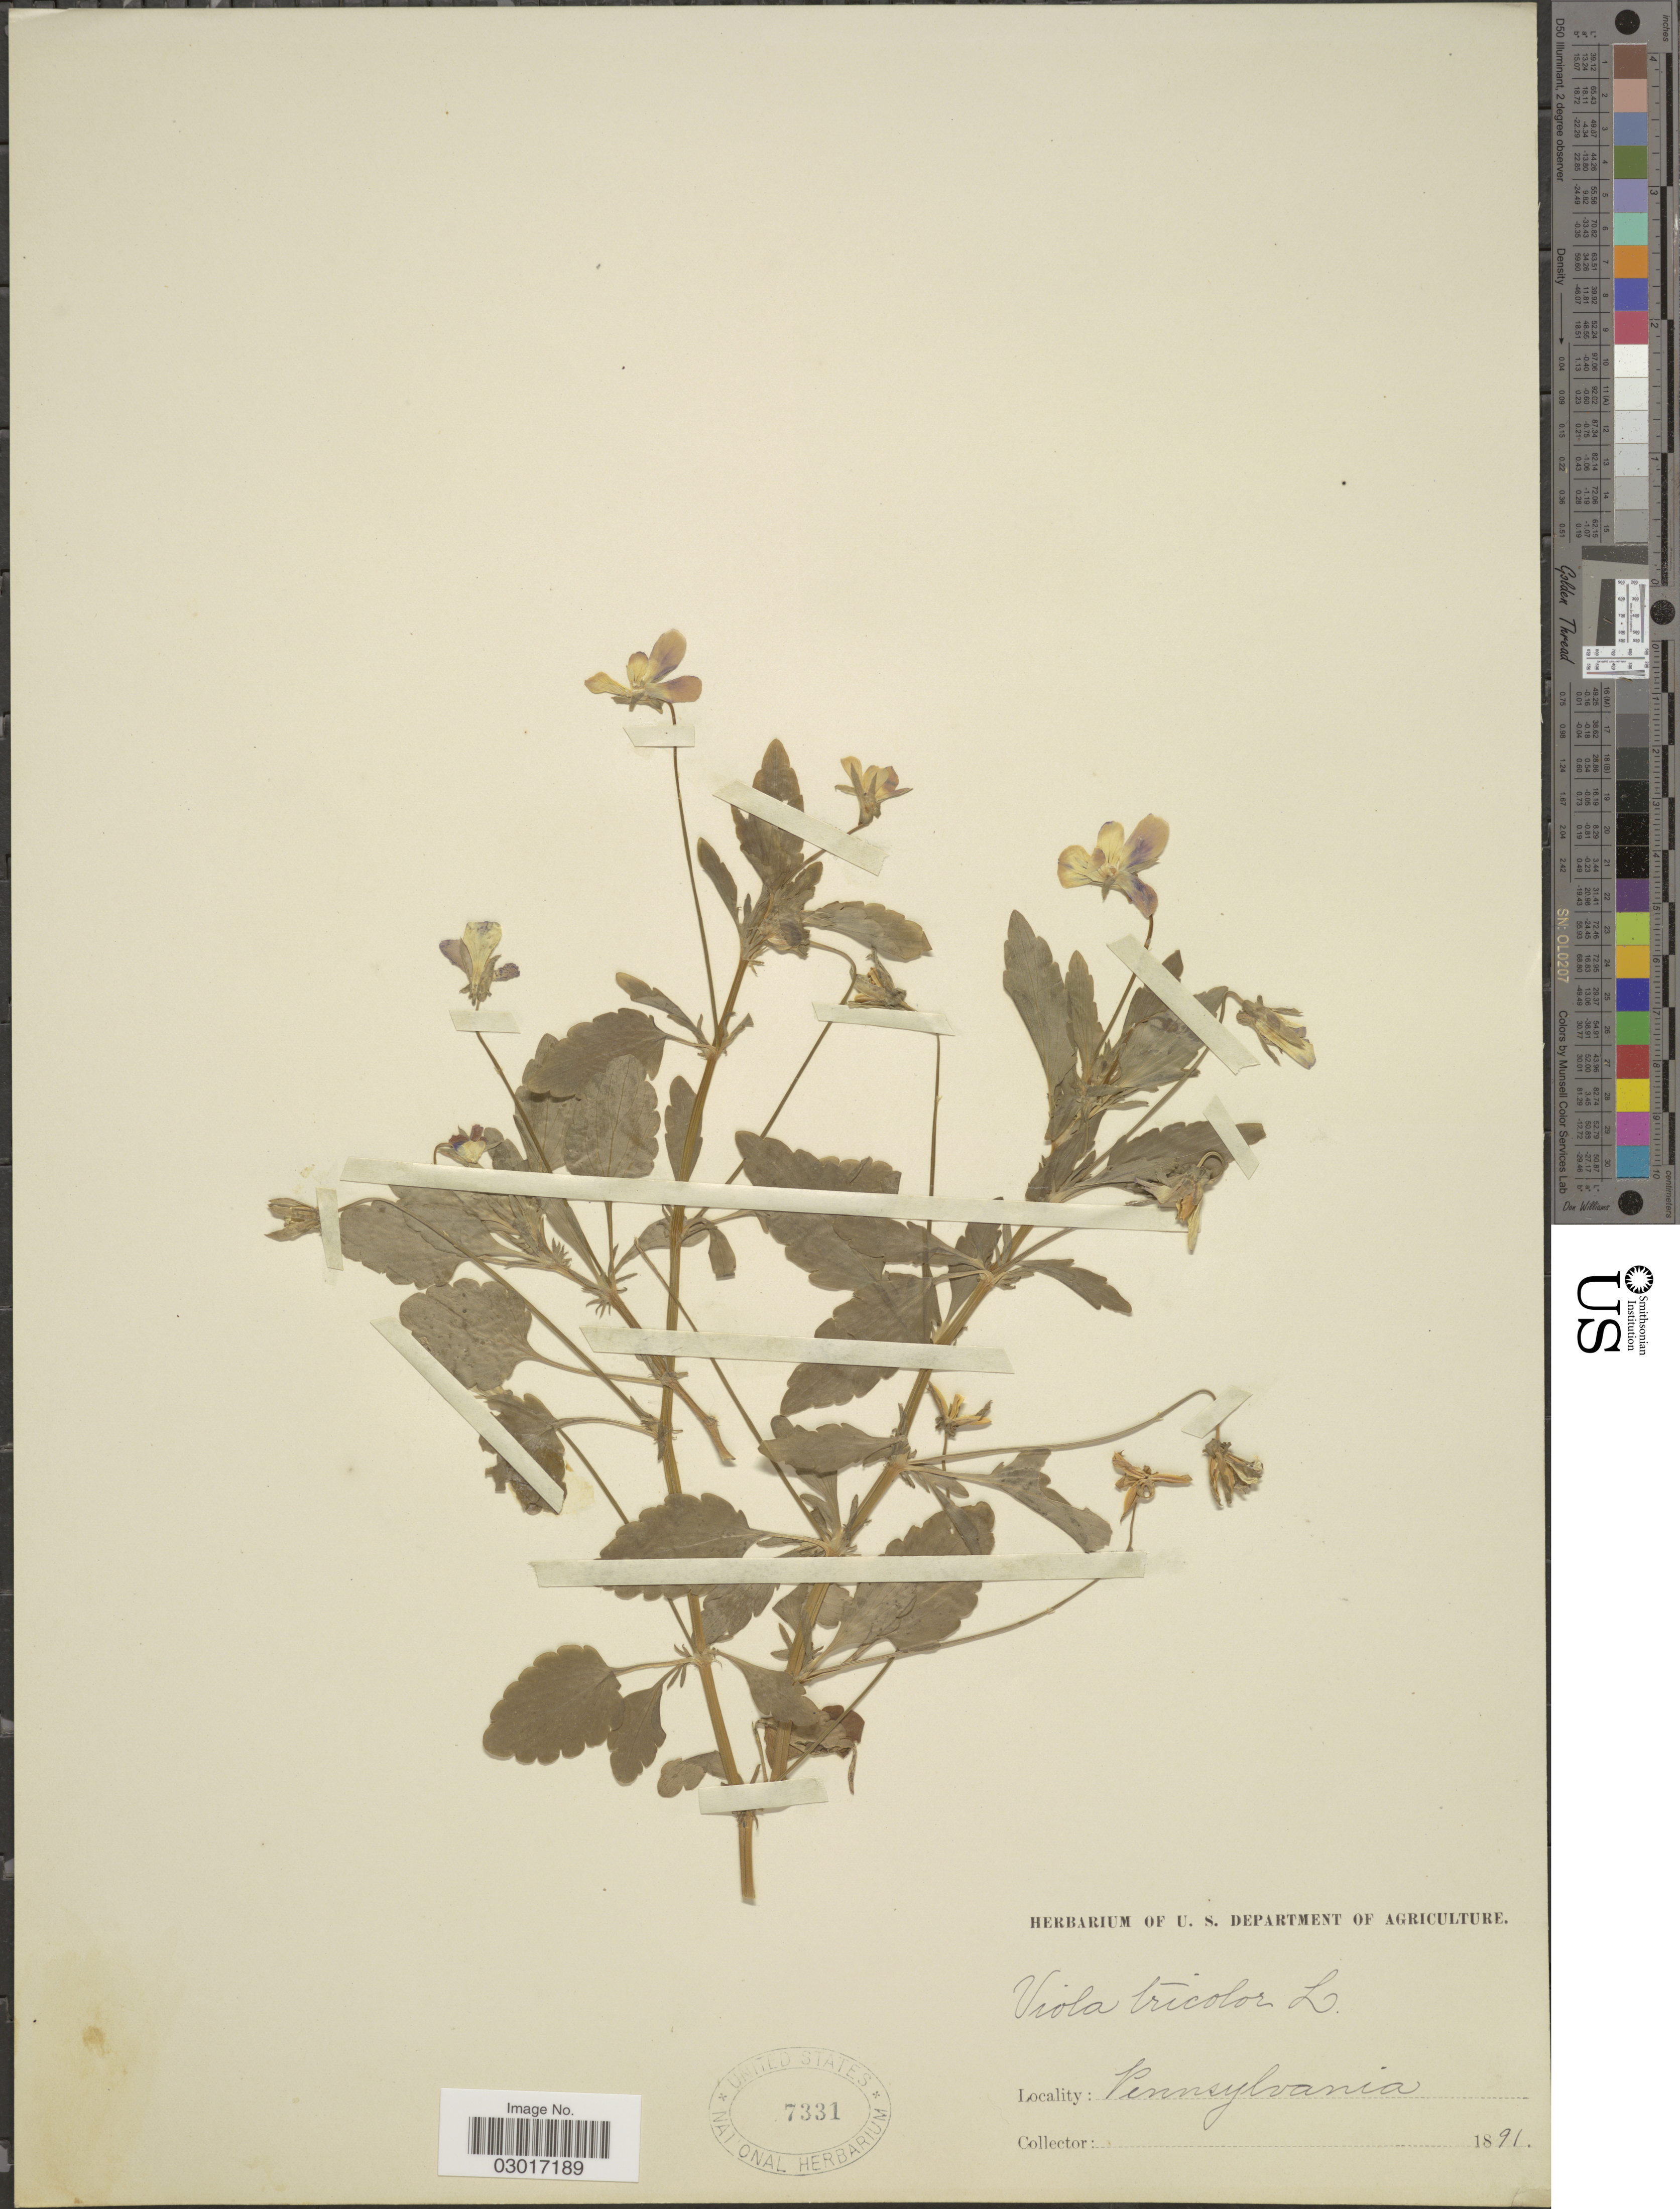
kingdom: Plantae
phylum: Tracheophyta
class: Magnoliopsida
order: Malpighiales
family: Violaceae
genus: Viola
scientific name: Viola tricolor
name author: L.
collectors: ex herb. U. S. Department of Agriculture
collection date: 1891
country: United States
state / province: Pennsylvania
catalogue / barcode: US 7331